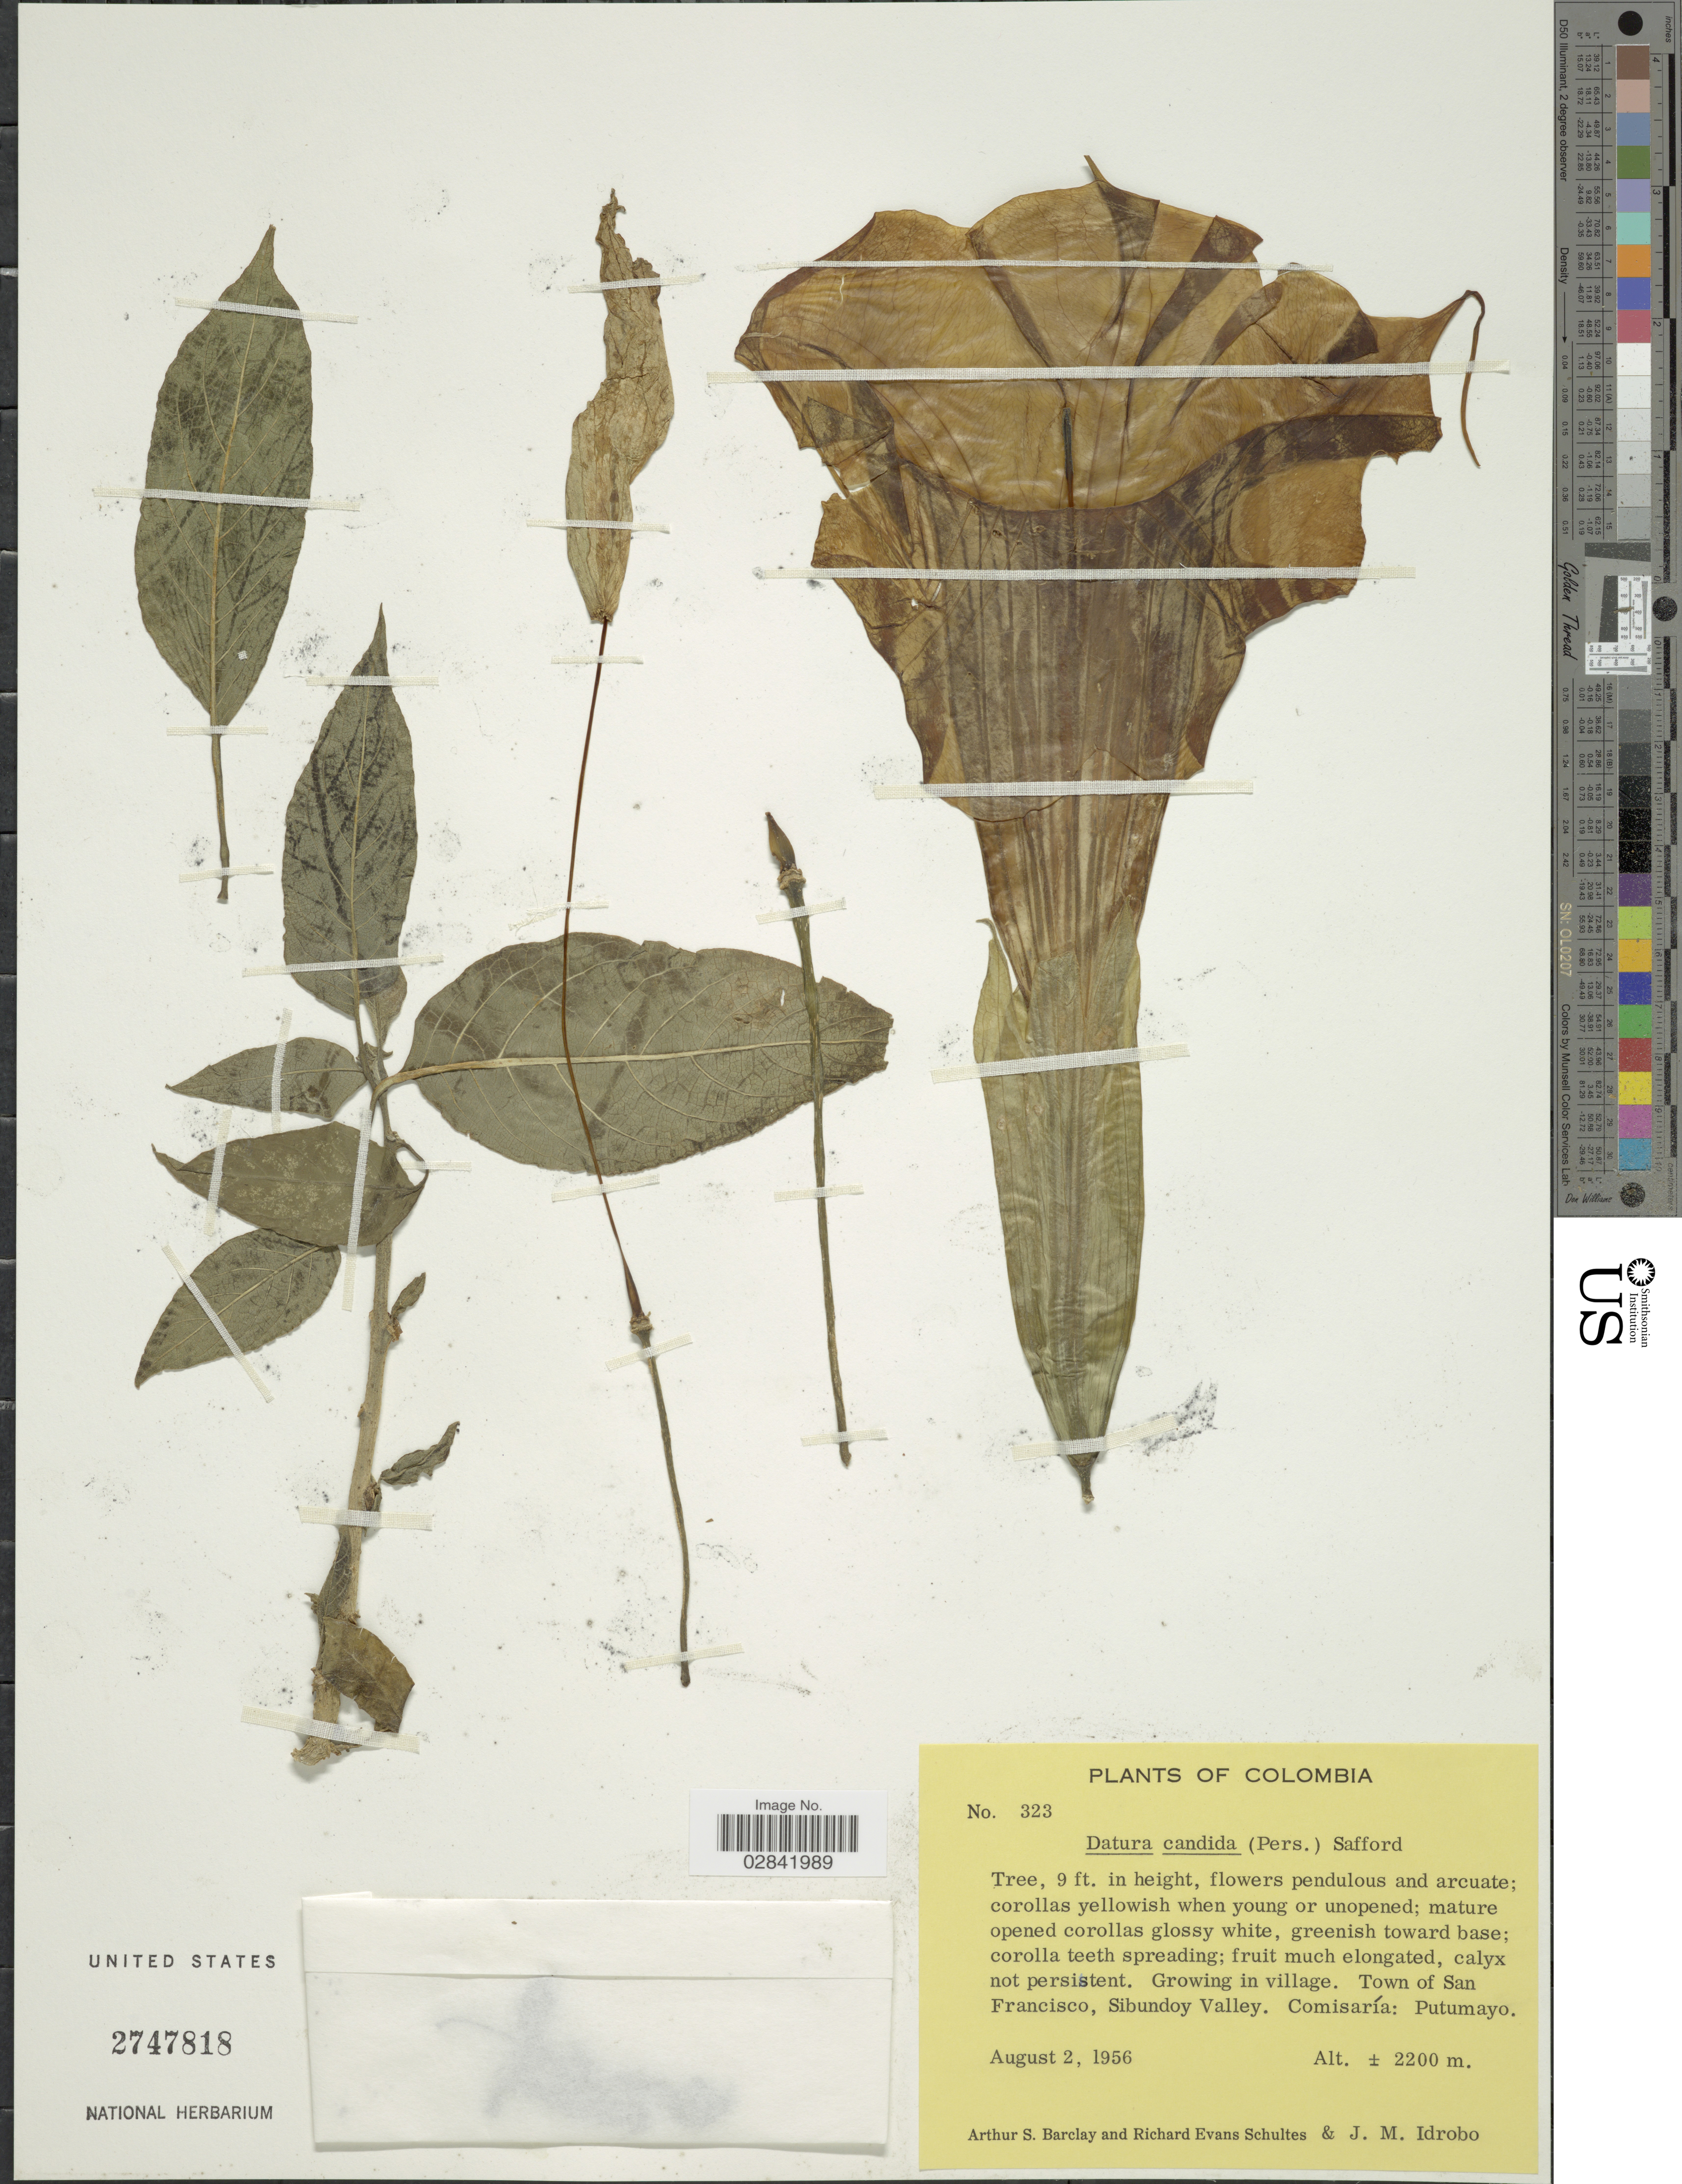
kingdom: Plantae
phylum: Tracheophyta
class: Magnoliopsida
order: Solanales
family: Solanaceae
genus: Brugmansia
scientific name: Brugmansia x candida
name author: Pers.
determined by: (US) Smithsonian Institution - National Museum of Natural History - Department of Botany (UNITED STATES)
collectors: A. S. Barclay, R. E. Schultes & J. M. Idrobo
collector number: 323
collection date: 1956-08-02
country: Colombia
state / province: Putumayo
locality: Town of San Francisco, Sibundoy Valley. Comisaría: Putumayo.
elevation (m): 2200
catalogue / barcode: US 2747818